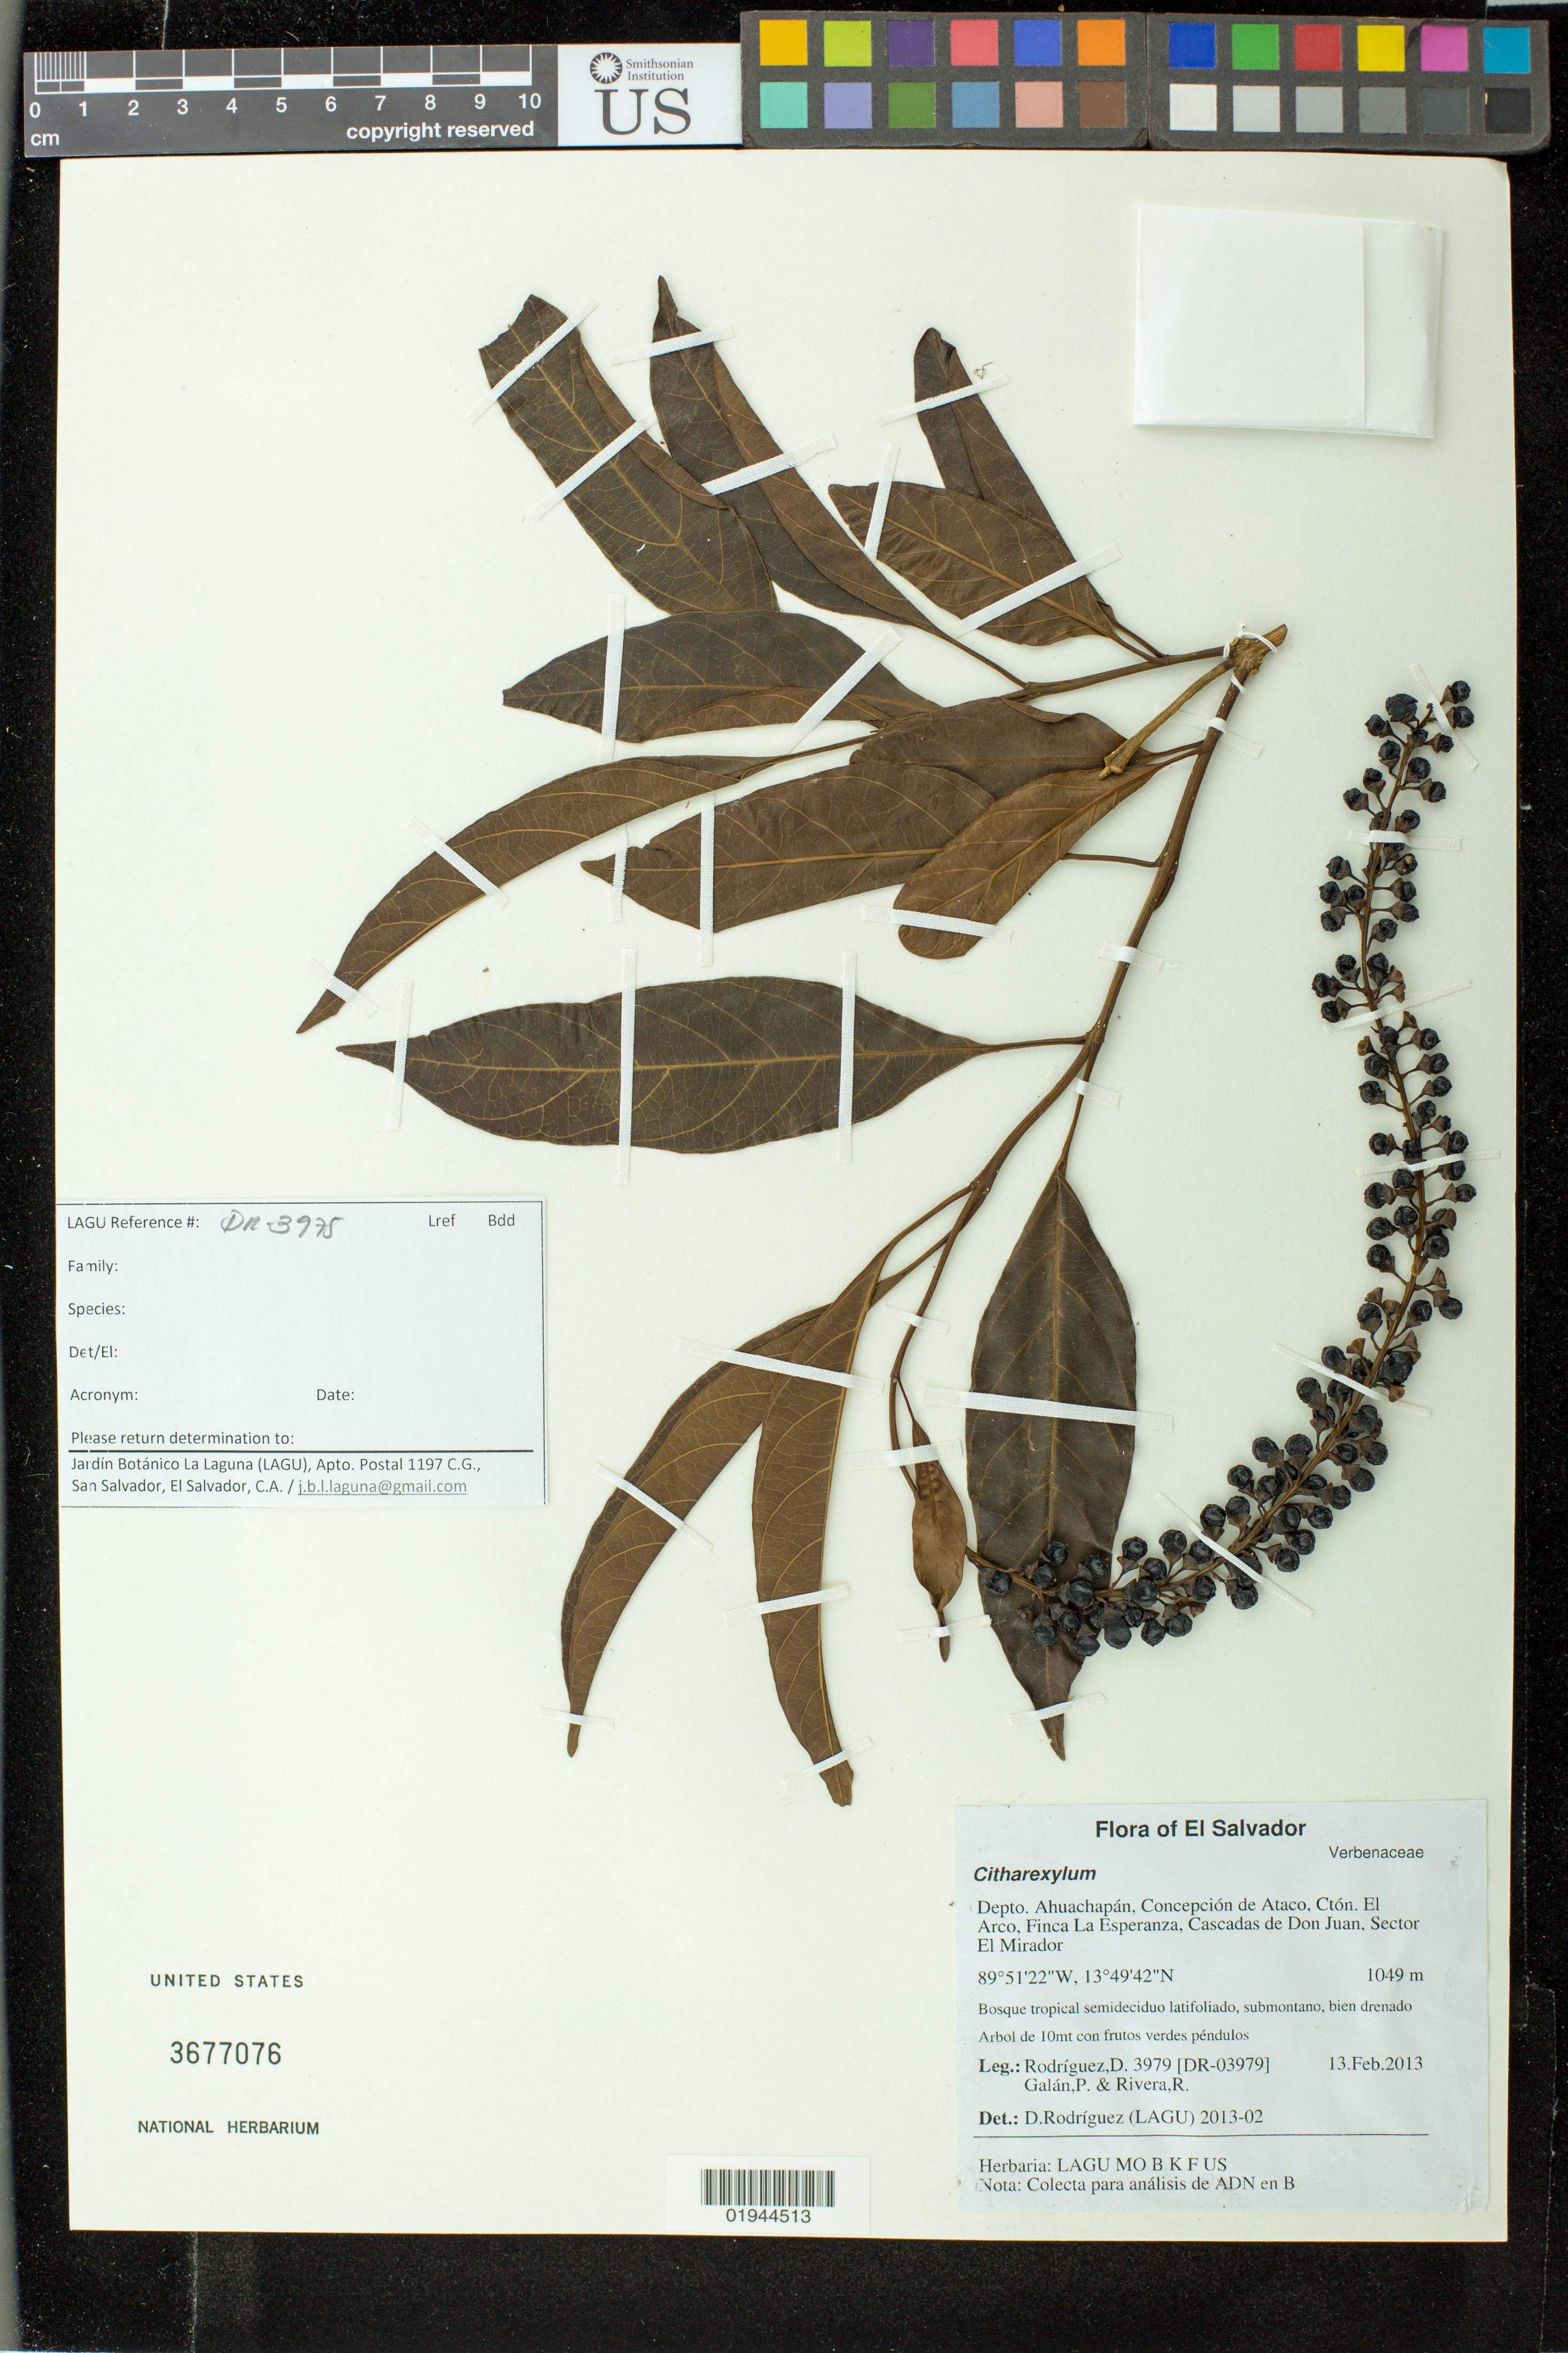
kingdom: Plantae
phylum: Tracheophyta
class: Magnoliopsida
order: Lamiales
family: Verbenaceae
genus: Citharexylum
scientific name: Citharexylum sp.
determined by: Rodriguez, D.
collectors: D. Rodriguez, P. Galan & R. Rivera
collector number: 3979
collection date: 2013-02-13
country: El Salvador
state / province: Ahuachapán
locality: Concepcion de Ataco, Cton. El Arco, Fina La Esperanza, Cascadas de Don Juan, Sector El Mirador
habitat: bosque tropical semideciduo latifoliado, submontano, bien drenado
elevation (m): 1049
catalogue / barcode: US 3677076